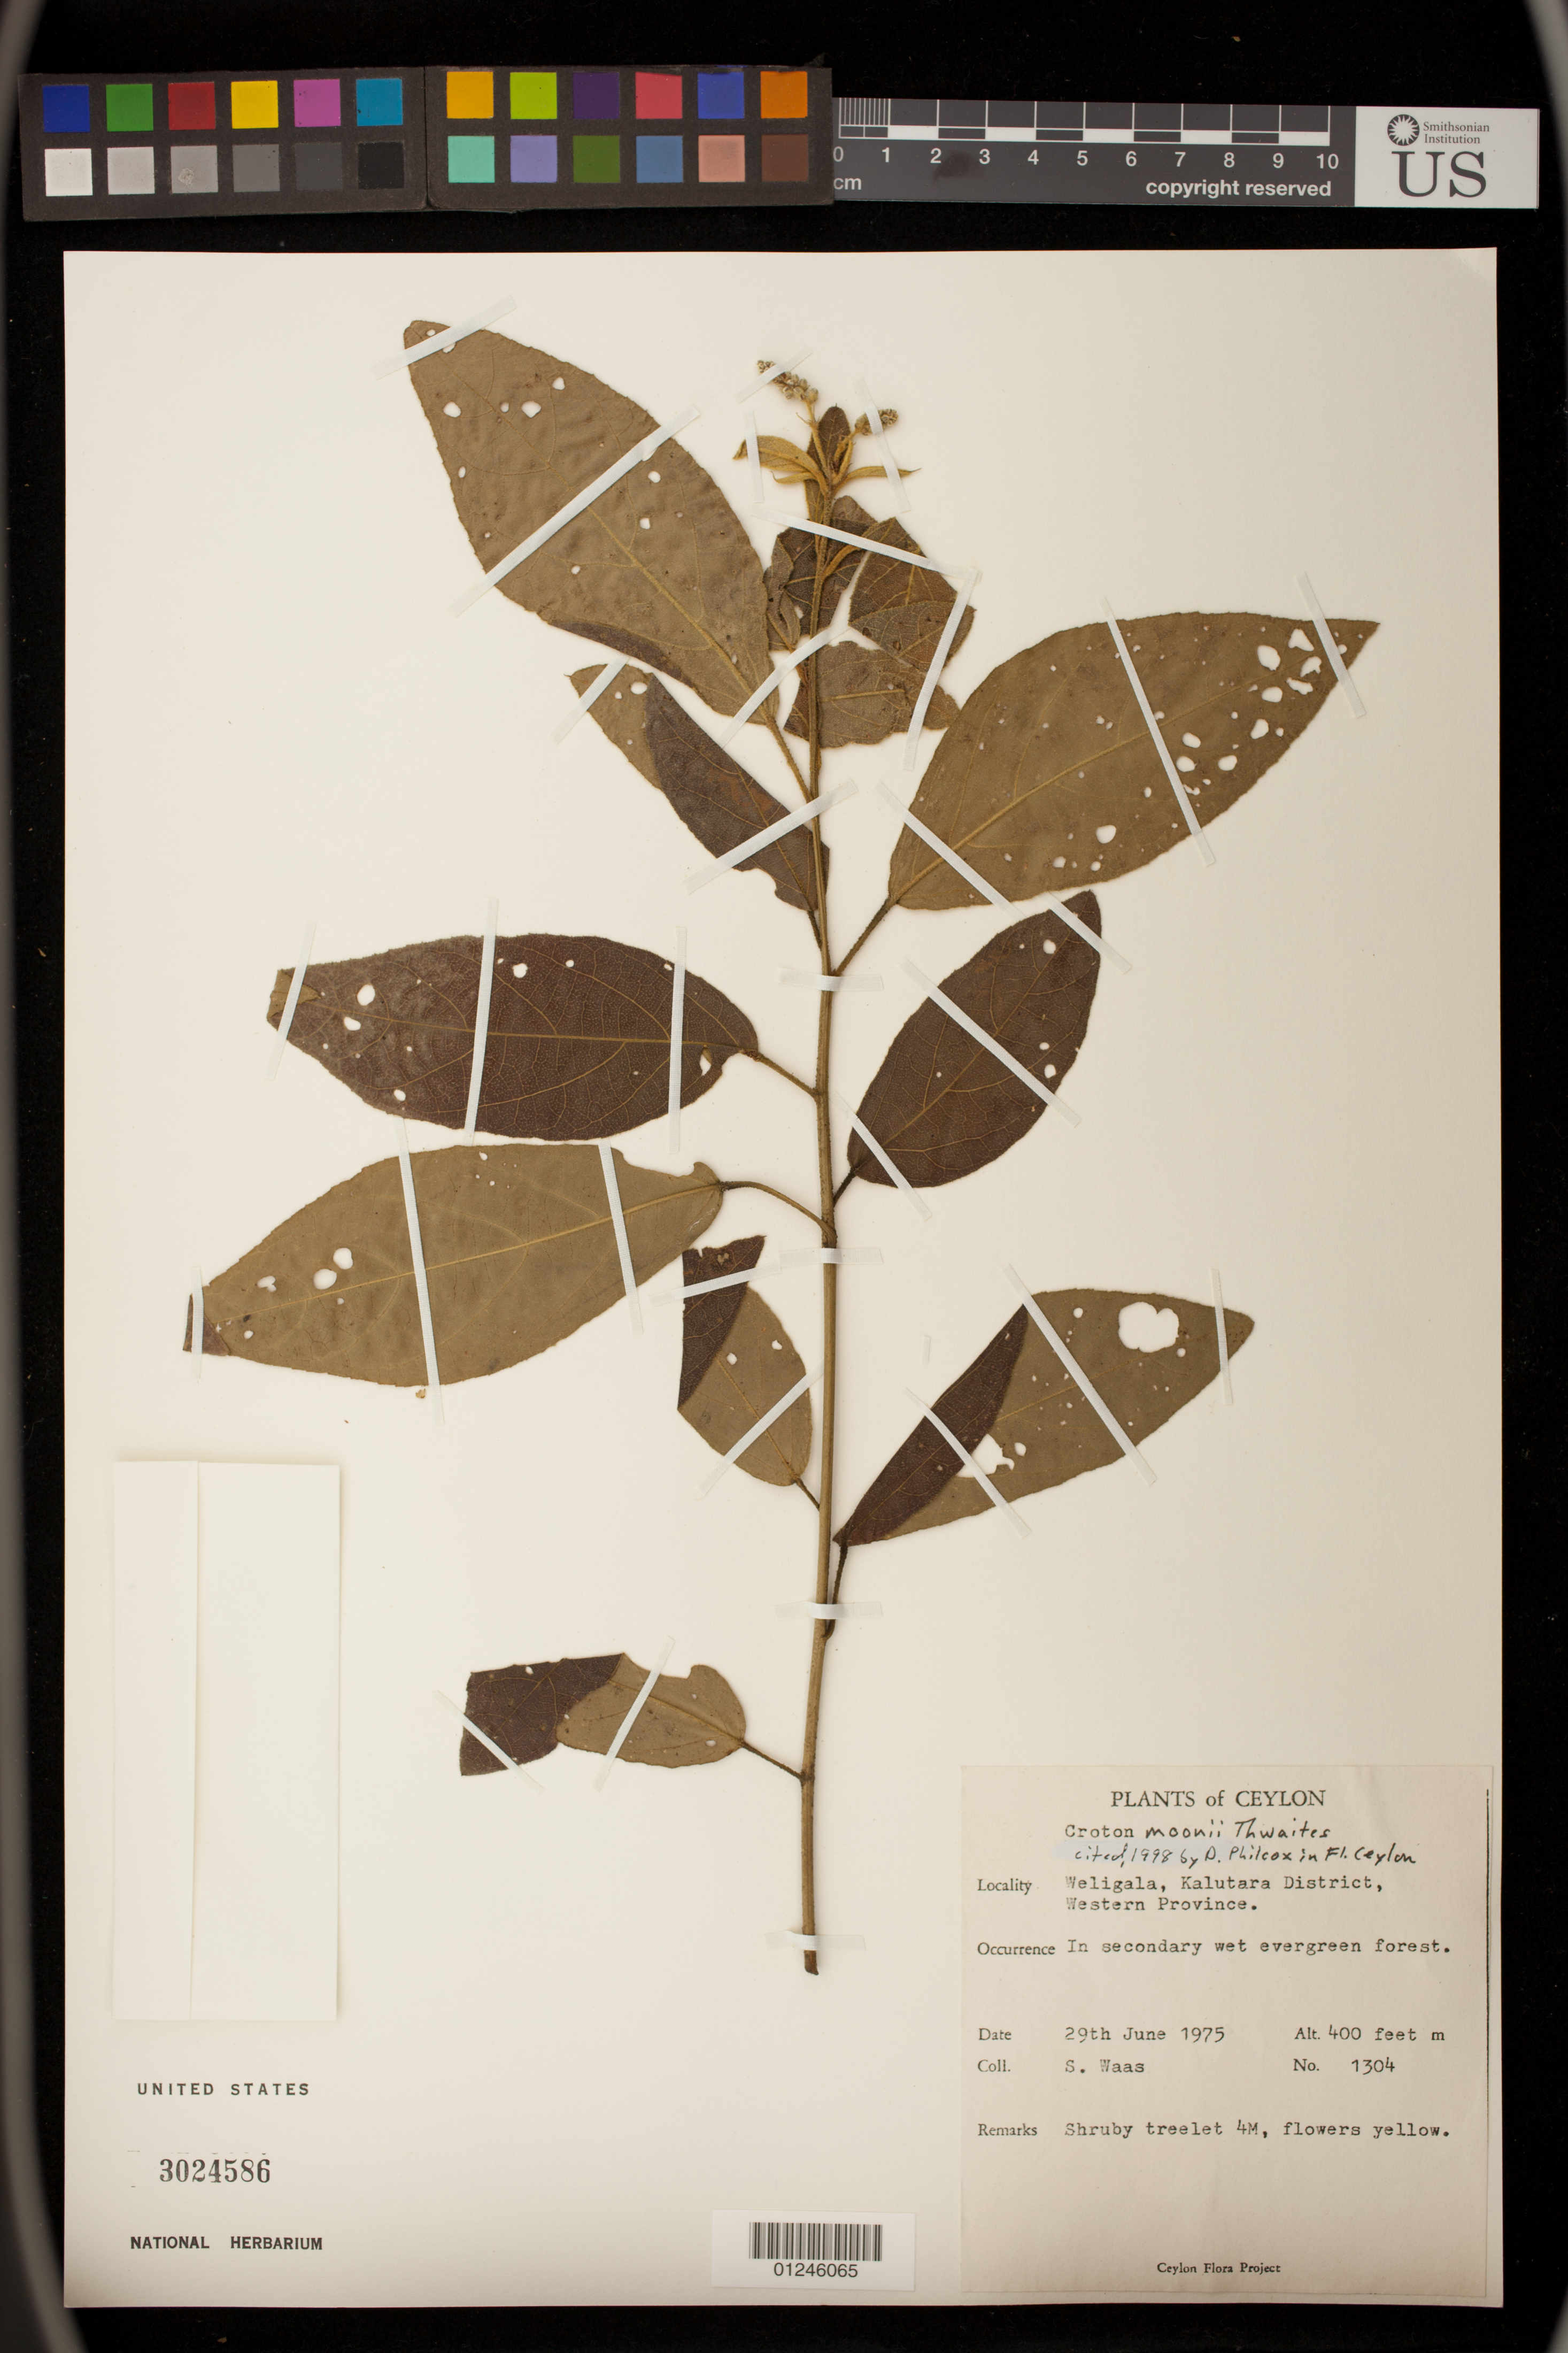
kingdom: Plantae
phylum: Tracheophyta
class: Magnoliopsida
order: Malpighiales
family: Euphorbiaceae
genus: Croton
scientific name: Croton moonii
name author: Thwaites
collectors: S. Waas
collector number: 1304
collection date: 1975-06-29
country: Sri Lanka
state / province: Western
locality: Weligala, Kalutara District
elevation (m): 122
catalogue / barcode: US 3024586